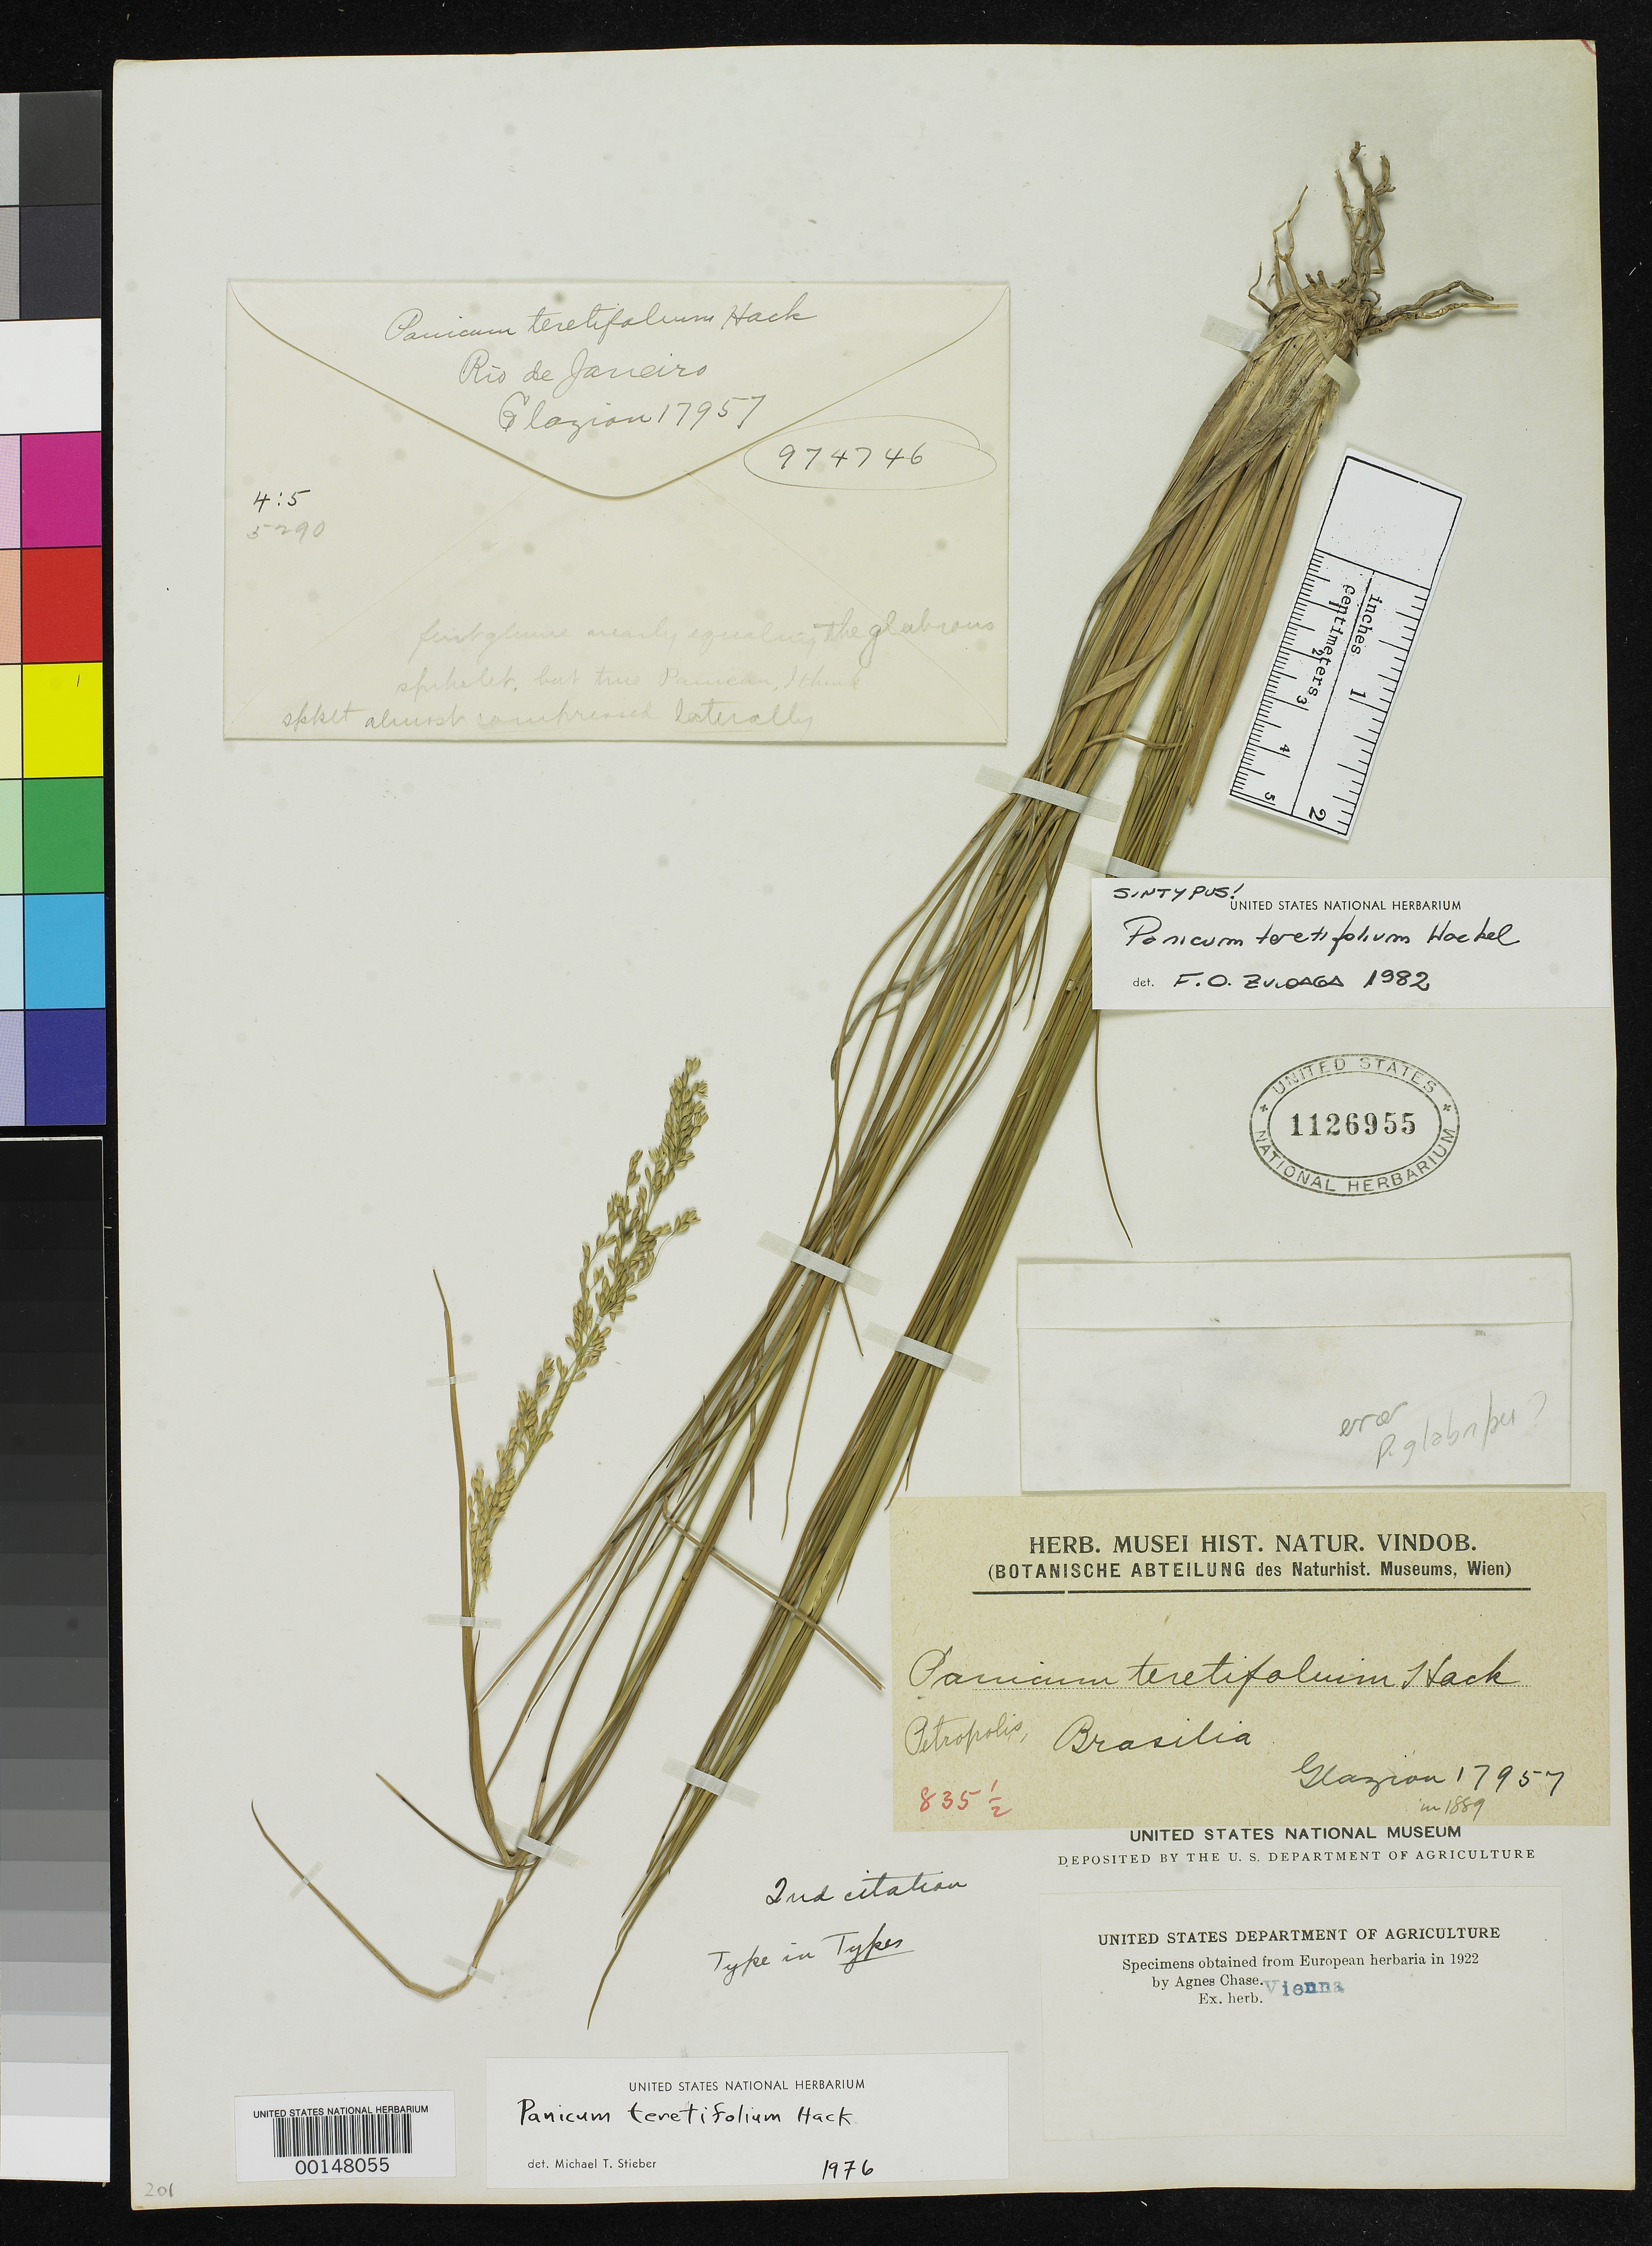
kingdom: Plantae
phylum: Tracheophyta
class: Liliopsida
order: Poales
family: Poaceae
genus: Panicum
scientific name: Panicum teretifolium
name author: Hack.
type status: Isolectotype; Syntype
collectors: A. F. M. Glaziou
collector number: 17957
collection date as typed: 1889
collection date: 1889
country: Brazil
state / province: Rio de Janeiro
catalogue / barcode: US 1126955